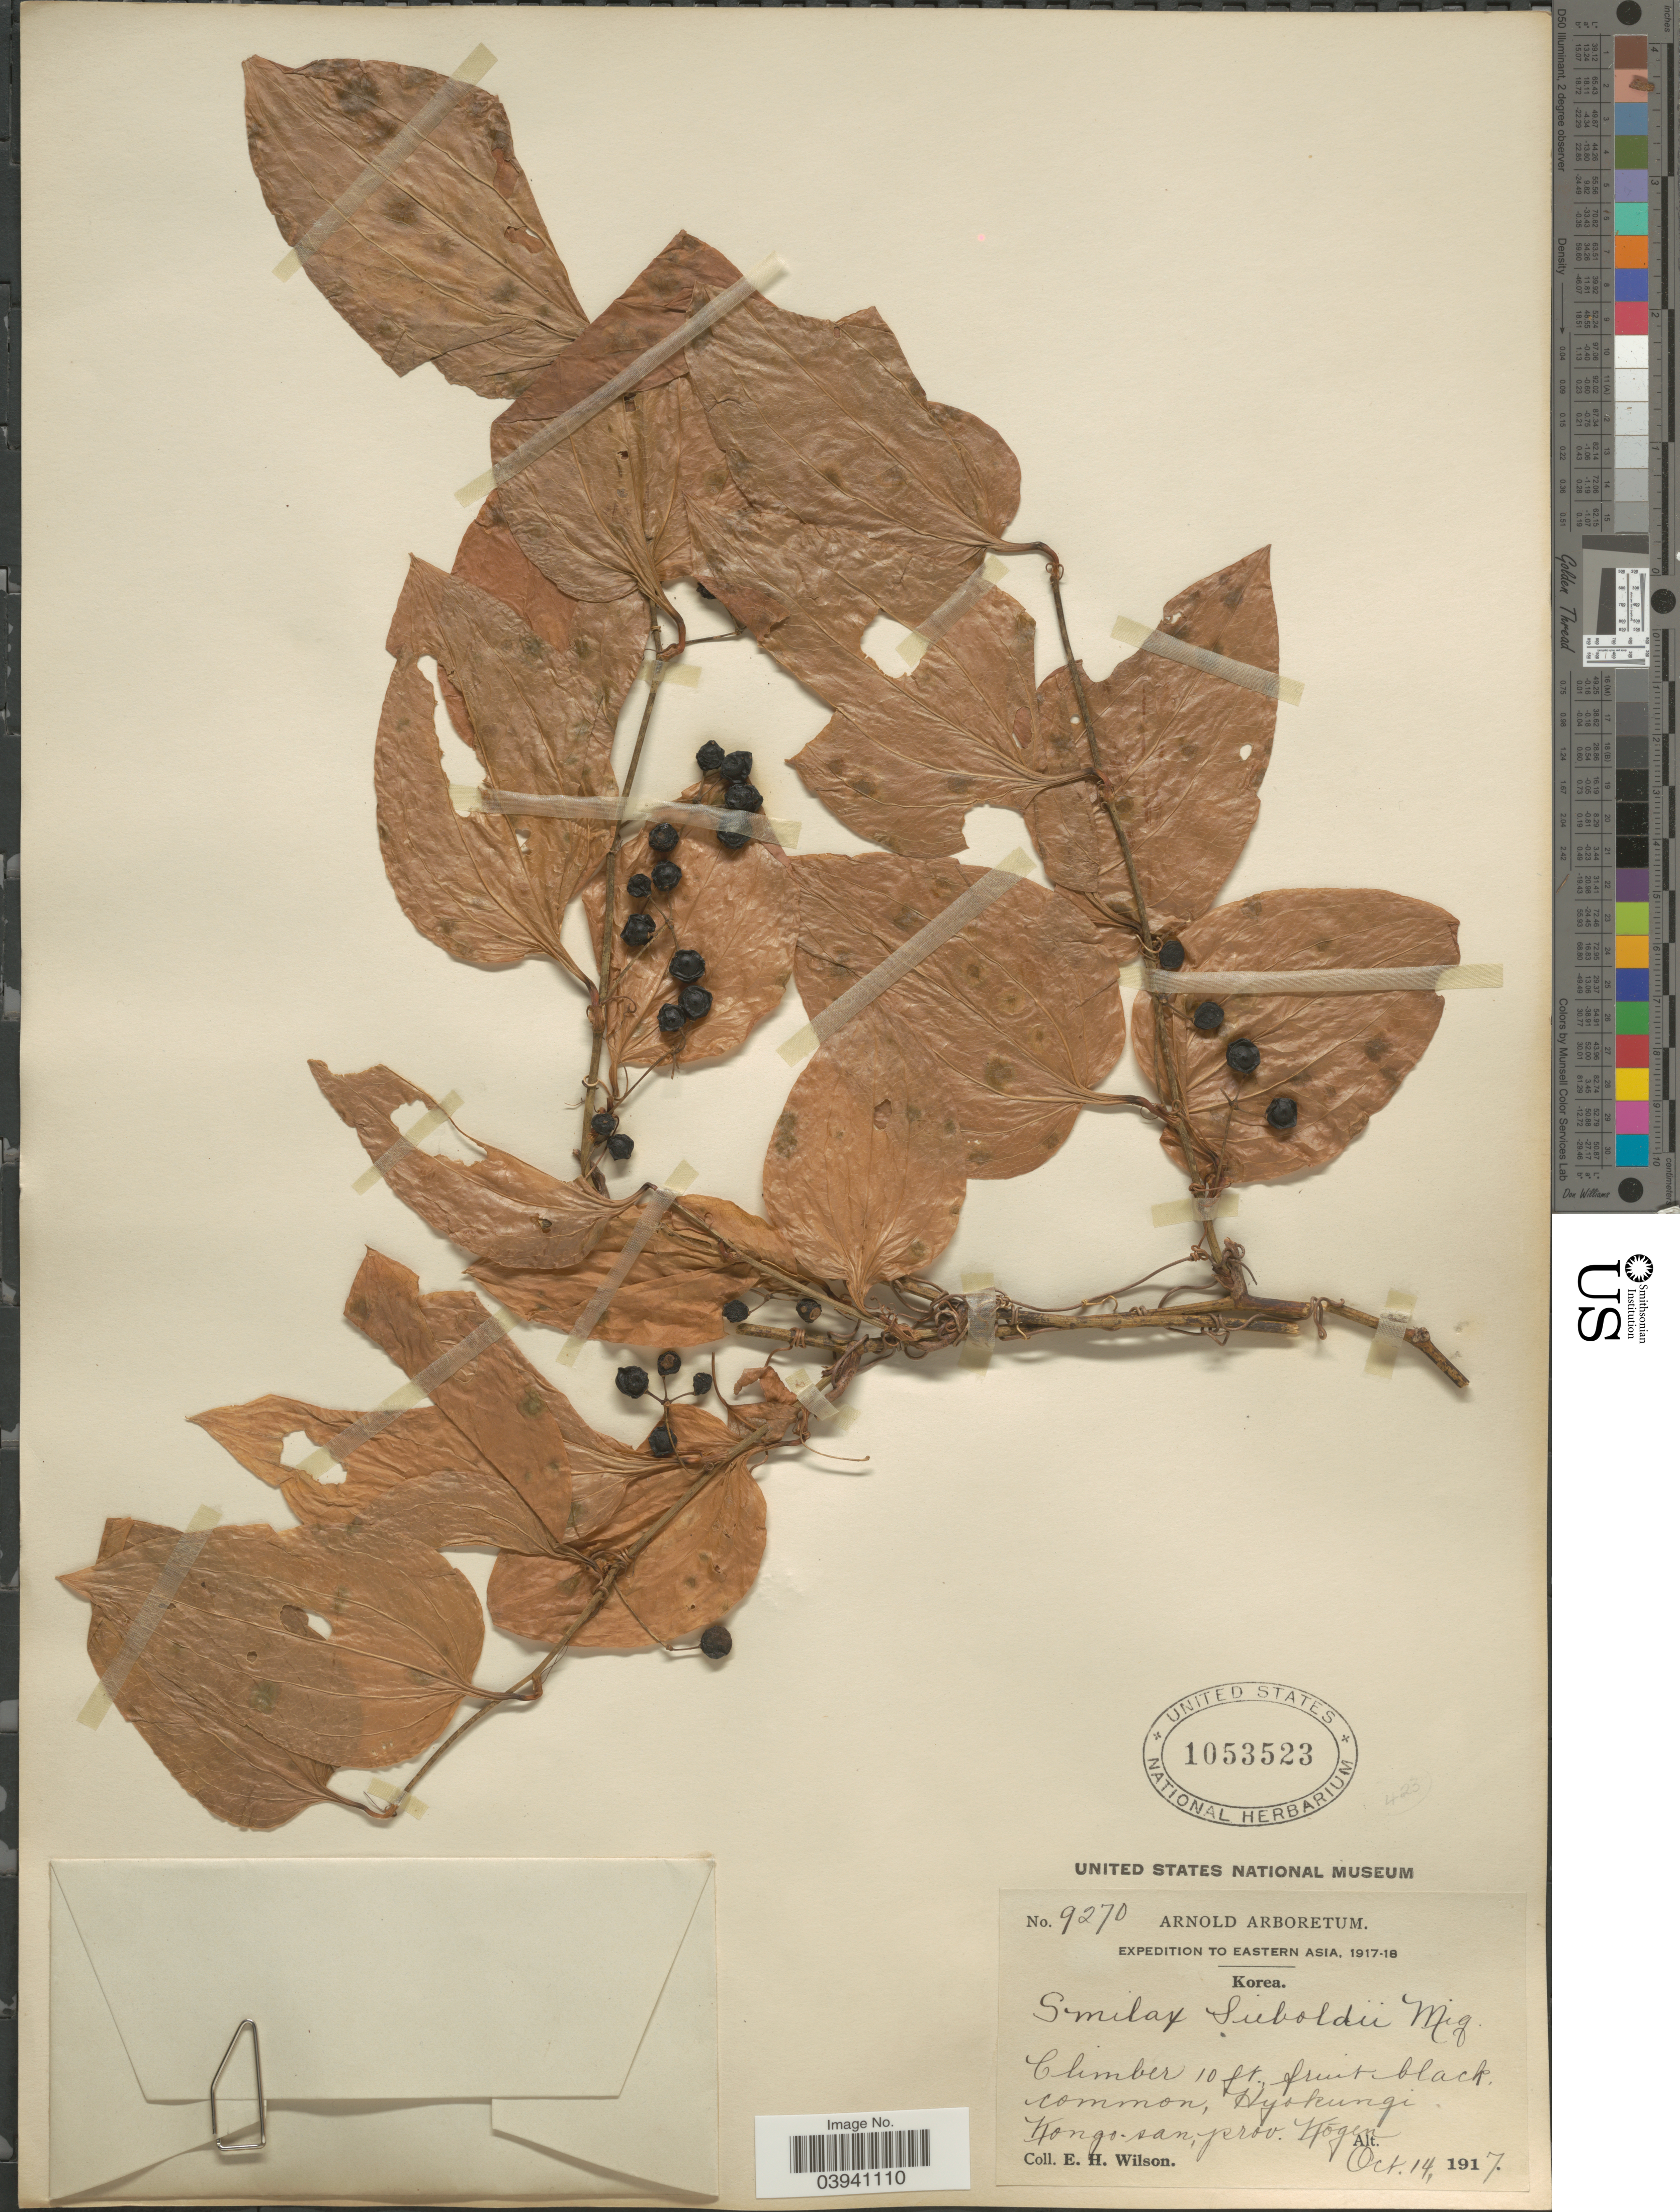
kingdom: Plantae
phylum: Tracheophyta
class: Liliopsida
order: Liliales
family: Smilacaceae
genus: Smilax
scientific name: Smilax sieboldii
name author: Miq.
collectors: E. Wilson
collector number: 9270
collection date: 1917-10-14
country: North Korea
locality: Hyokungi, Kongo-san, prov. Kōgen.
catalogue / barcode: US 1053523